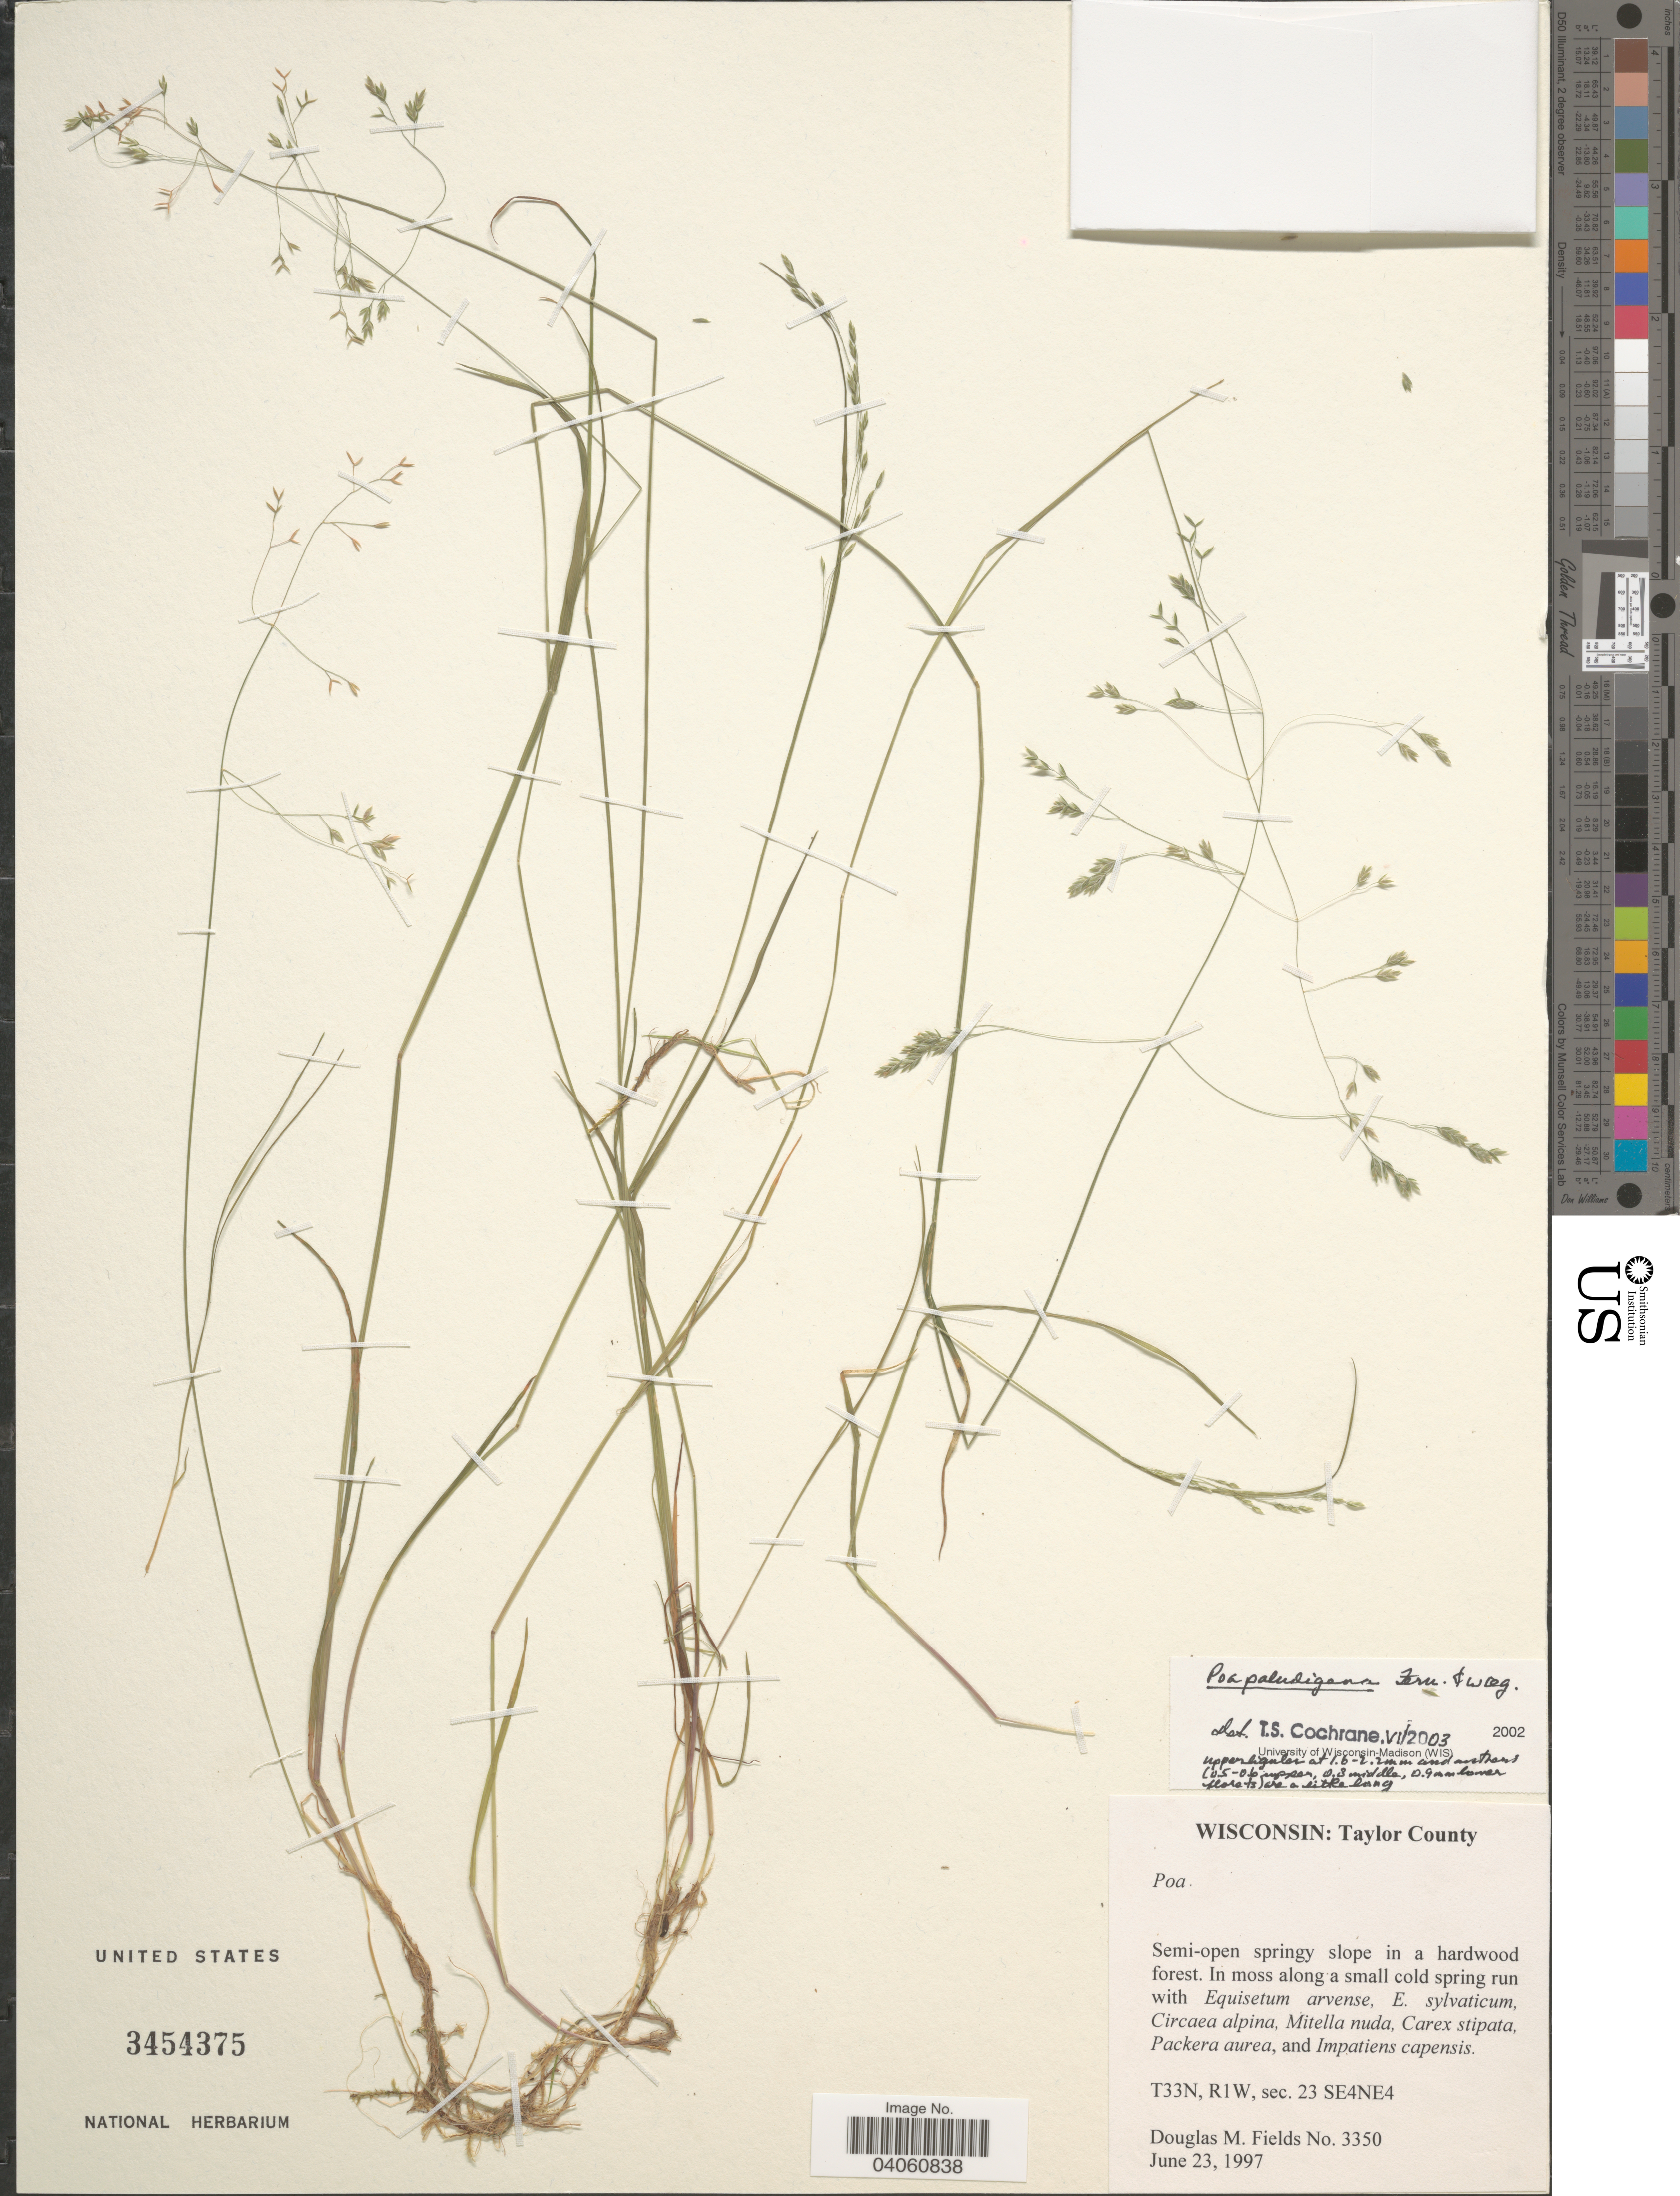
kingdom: Plantae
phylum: Tracheophyta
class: Liliopsida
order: Poales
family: Poaceae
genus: Poa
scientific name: Poa paludigena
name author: Fernald & Wiegand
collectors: M. Douglas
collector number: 3350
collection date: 1997-06-23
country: United States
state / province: Wisconsin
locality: Taylor County. T33N, R1W, sec. 23 SE4NE4.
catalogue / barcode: US 3454375